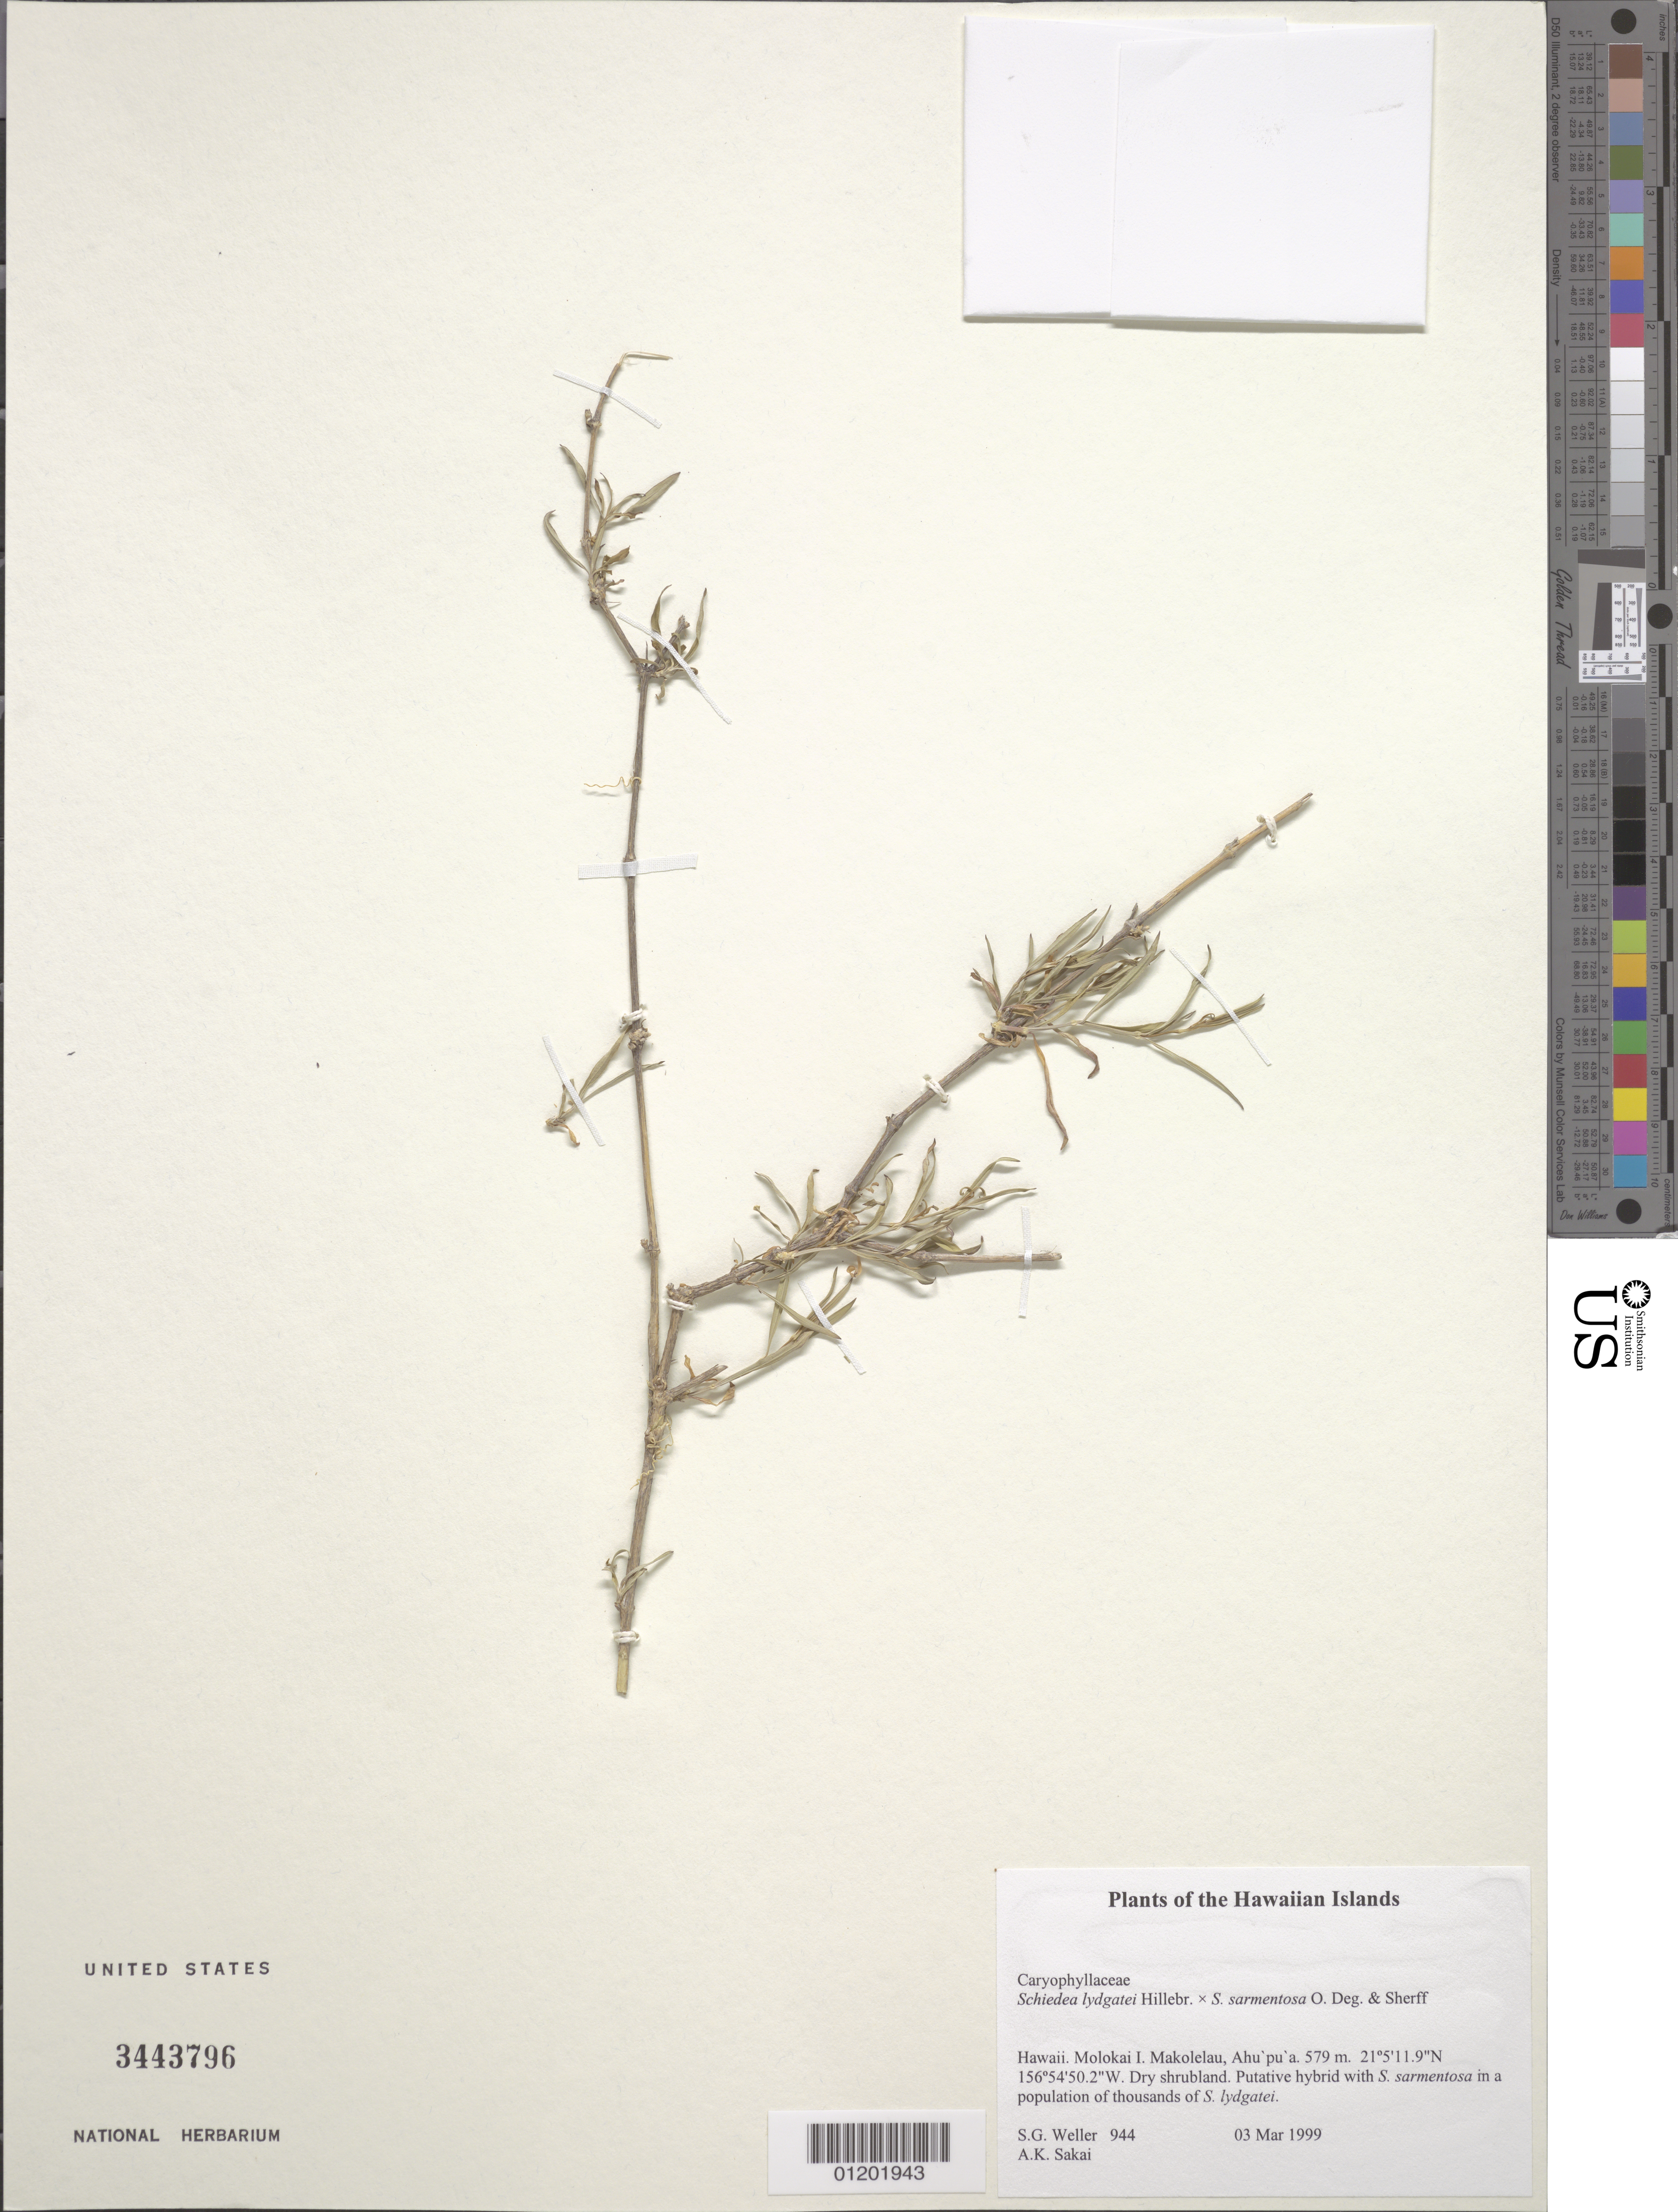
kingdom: Plantae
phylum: Tracheophyta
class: Magnoliopsida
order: Caryophyllales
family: Caryophyllaceae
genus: Schiedea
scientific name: Schiedea lydgatei x S. sarmentosa O. Deg. & Sherff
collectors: S. G. Weller & A. Sakai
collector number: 944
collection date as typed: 03 Mar 1999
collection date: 1999-03-03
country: United States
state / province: Hawaii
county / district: Maui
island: Moloka'i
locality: Makolelau, Ahu'pu'a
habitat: Dry shrubland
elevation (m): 579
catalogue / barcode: US 3443796